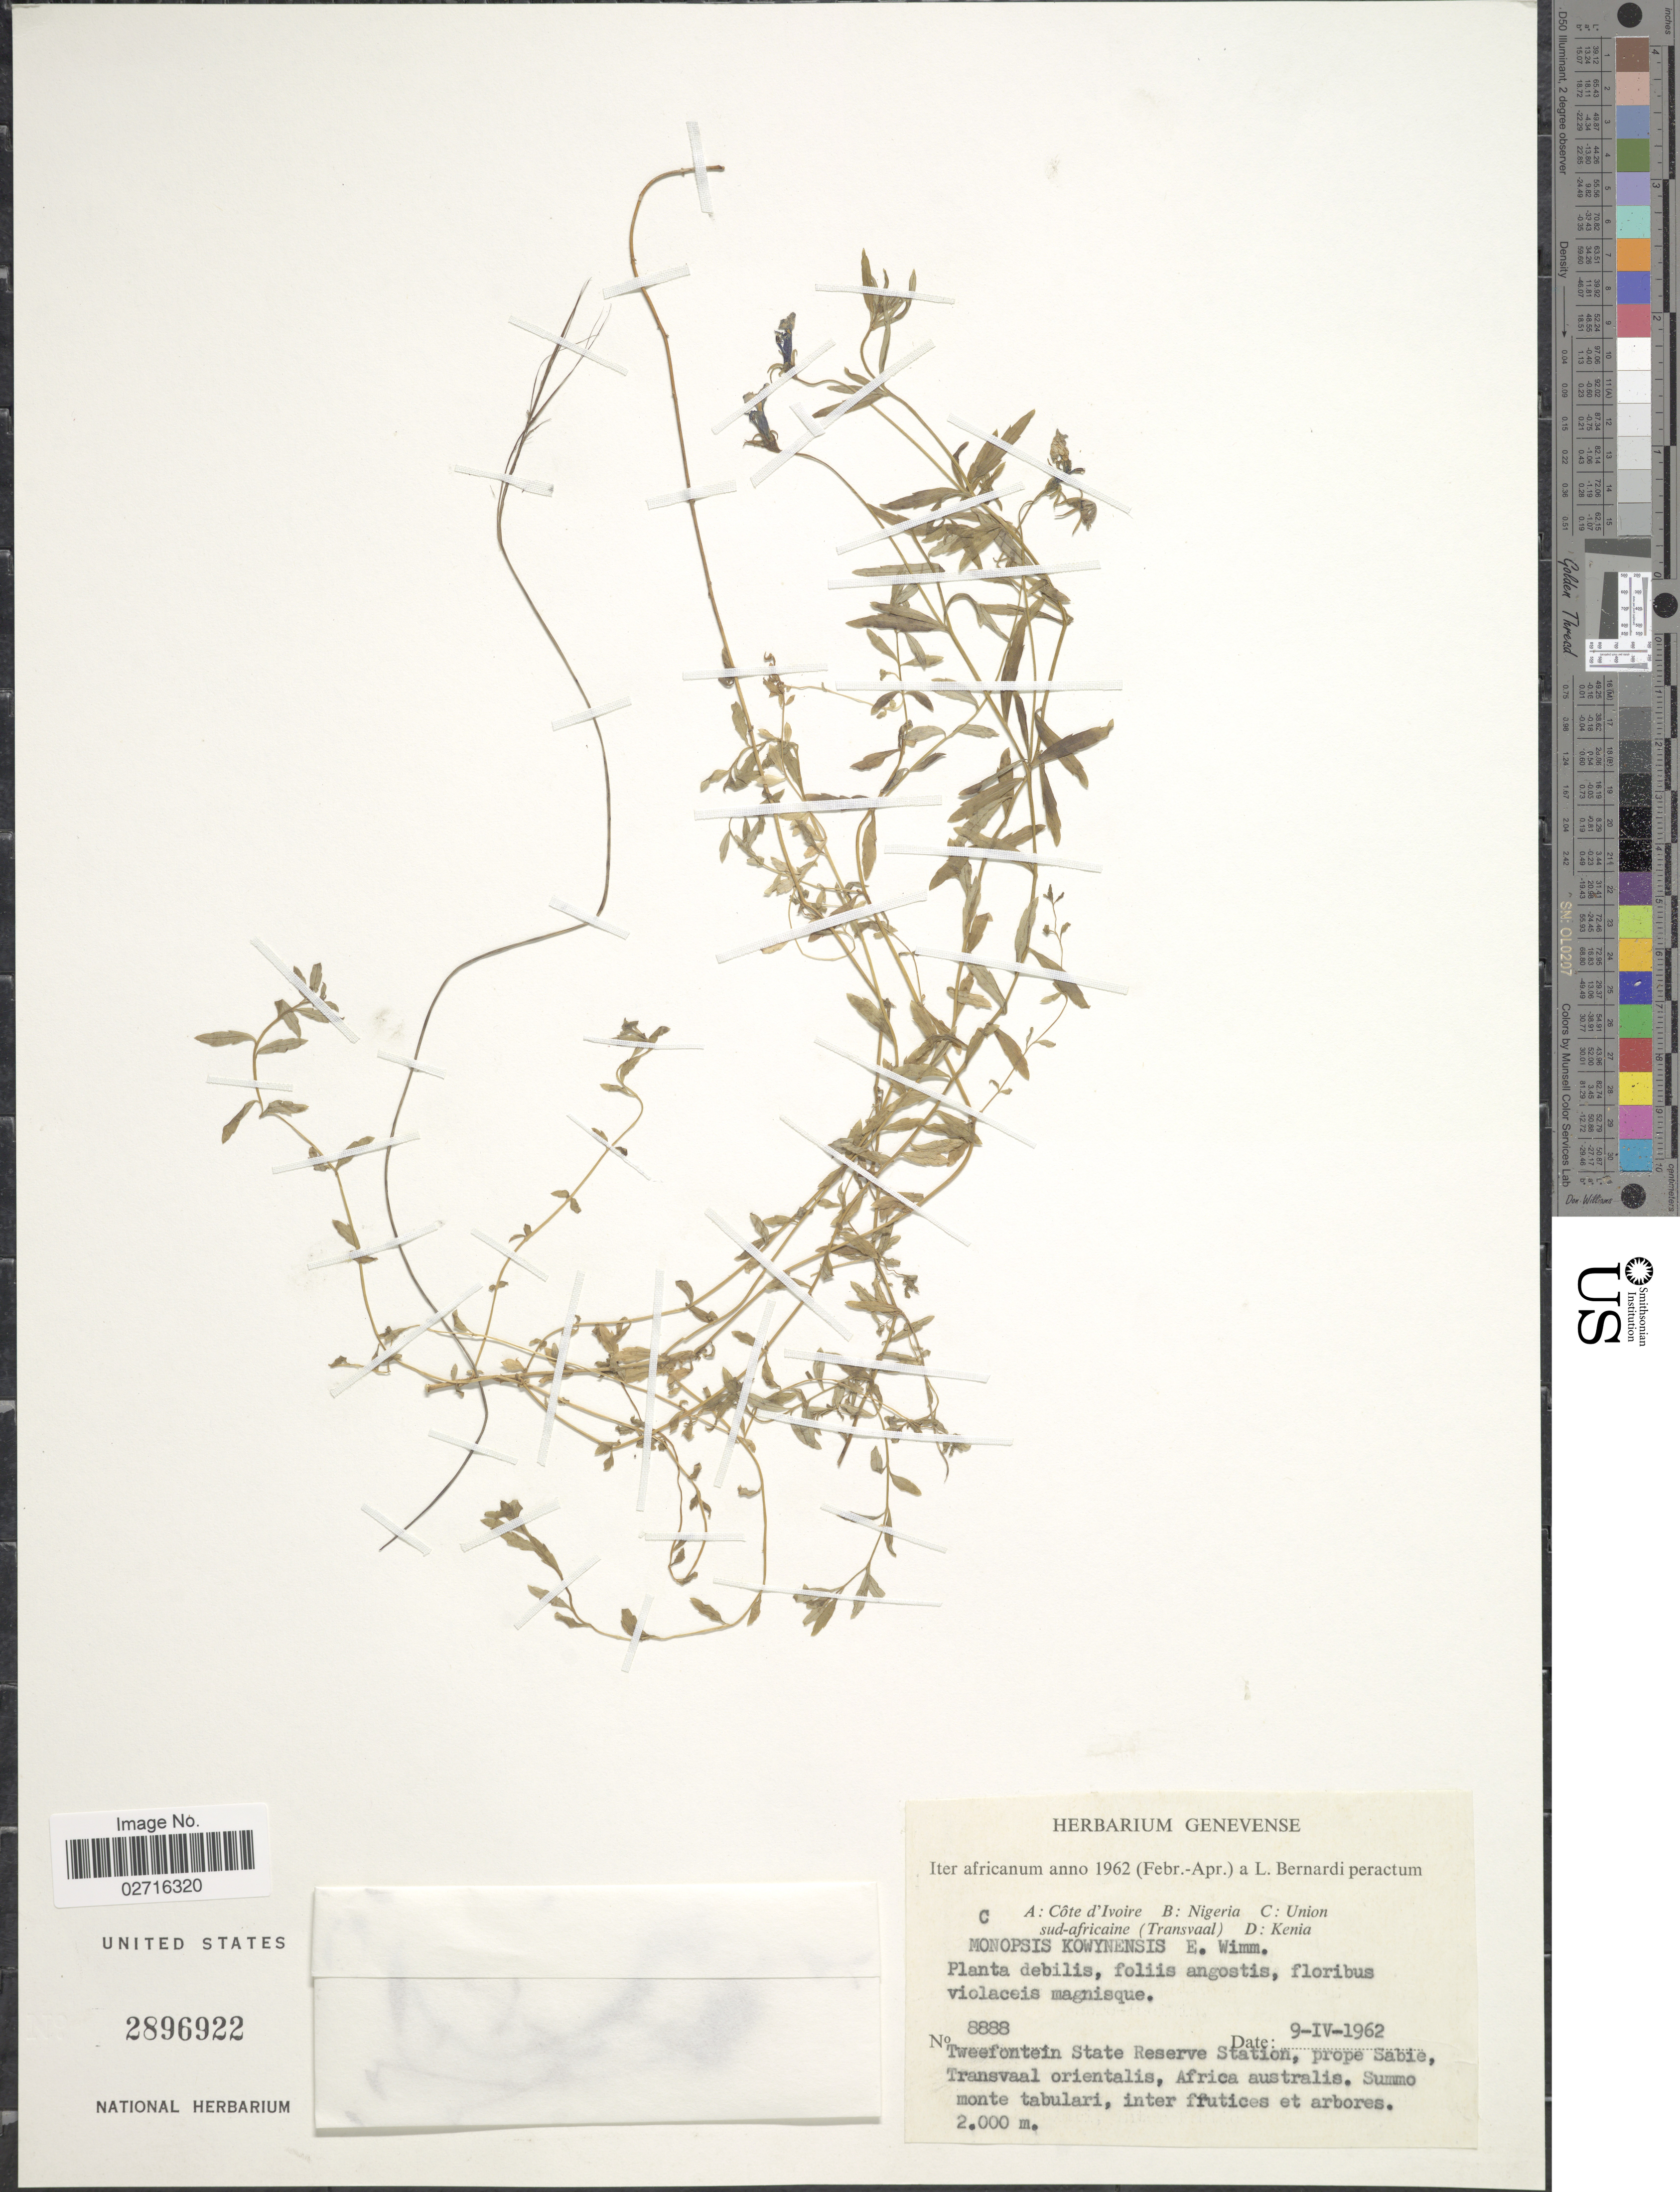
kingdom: Plantae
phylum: Tracheophyta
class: Magnoliopsida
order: Asterales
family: Campanulaceae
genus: Monopsis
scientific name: Monopsis kowynensis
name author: E. Wimm.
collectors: L. Bernardi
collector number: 8888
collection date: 1962-04-09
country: South Africa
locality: Tweefontein State Reserve Station, prope Sabie Transvaal oriental, Africa australis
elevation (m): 2000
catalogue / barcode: US 2896922